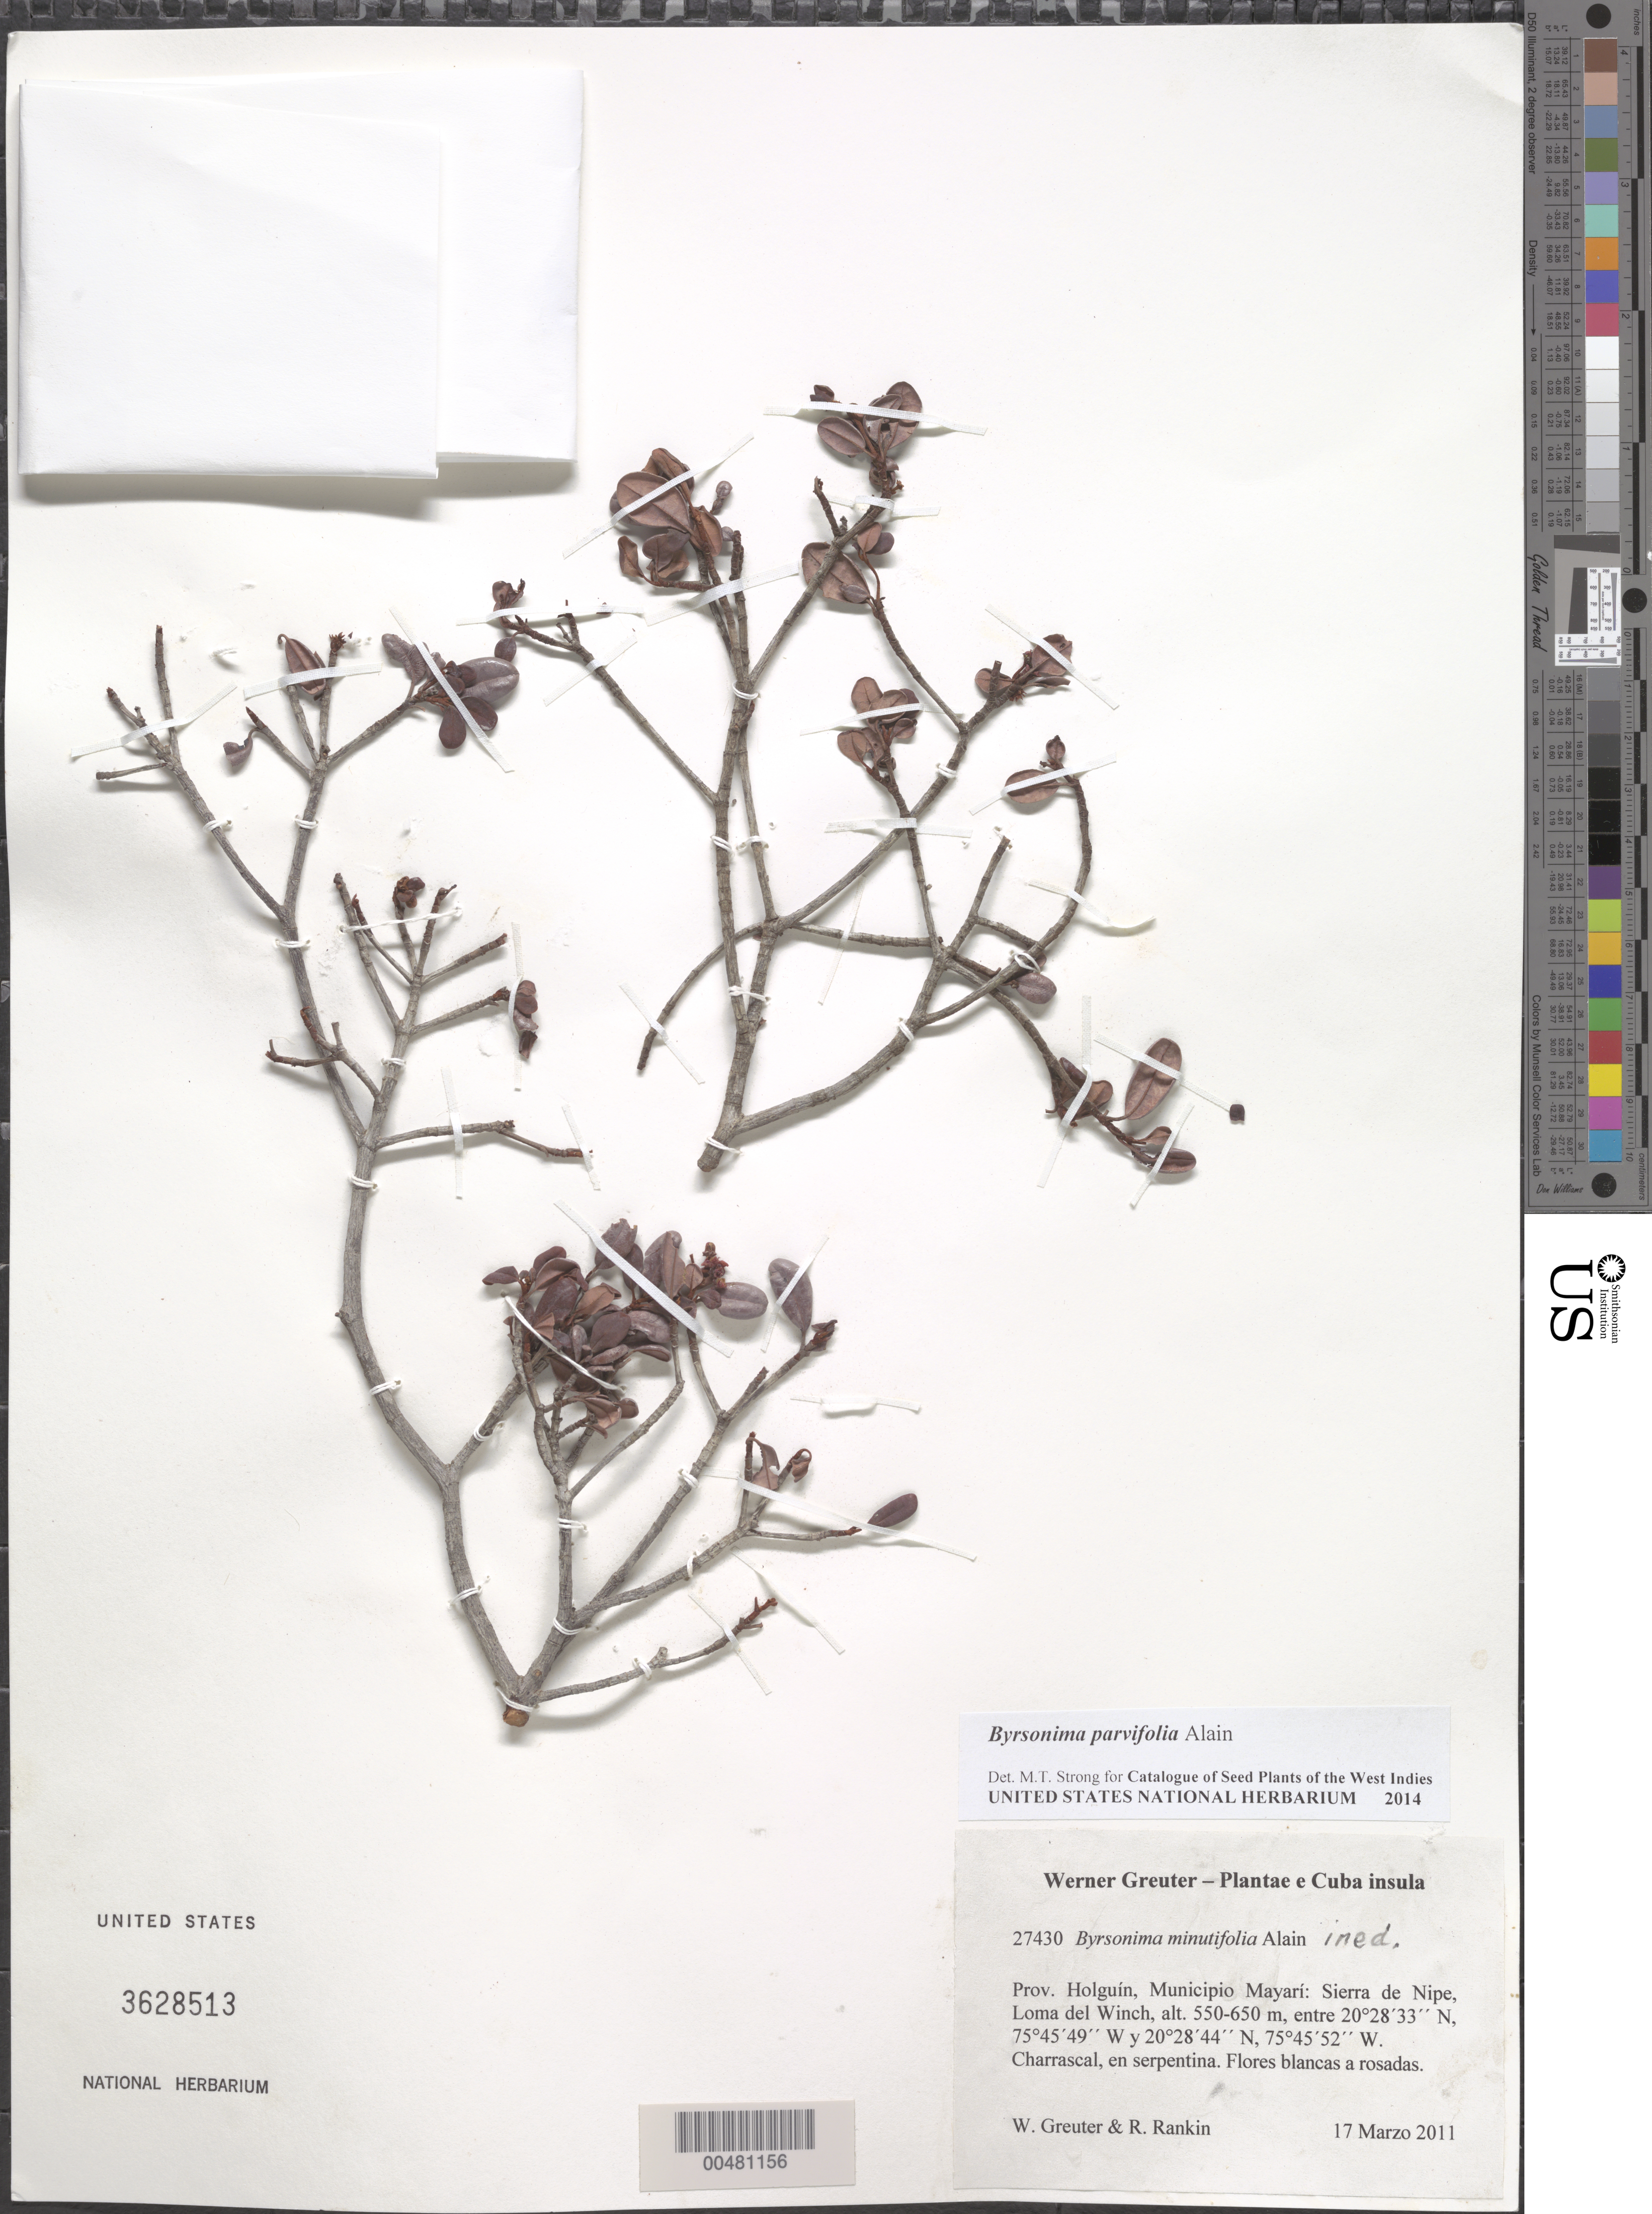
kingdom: Plantae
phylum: Tracheophyta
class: Magnoliopsida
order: Malpighiales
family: Malpighiaceae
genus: Byrsonima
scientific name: Byrsonima parvifolia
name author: Alain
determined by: Strong, M. T., (US), Smithsonian Institution - National Museum of Natural History (UNITED STATES)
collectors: W. R. Greuter & R. Rankin Rodriguez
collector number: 27430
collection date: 2011-03-17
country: Cuba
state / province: Holguin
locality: Mun. Mayarí, Sierra de Nipe, Loma del Winch.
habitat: Charrascal, en serpentina.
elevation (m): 550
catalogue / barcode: US 3628513